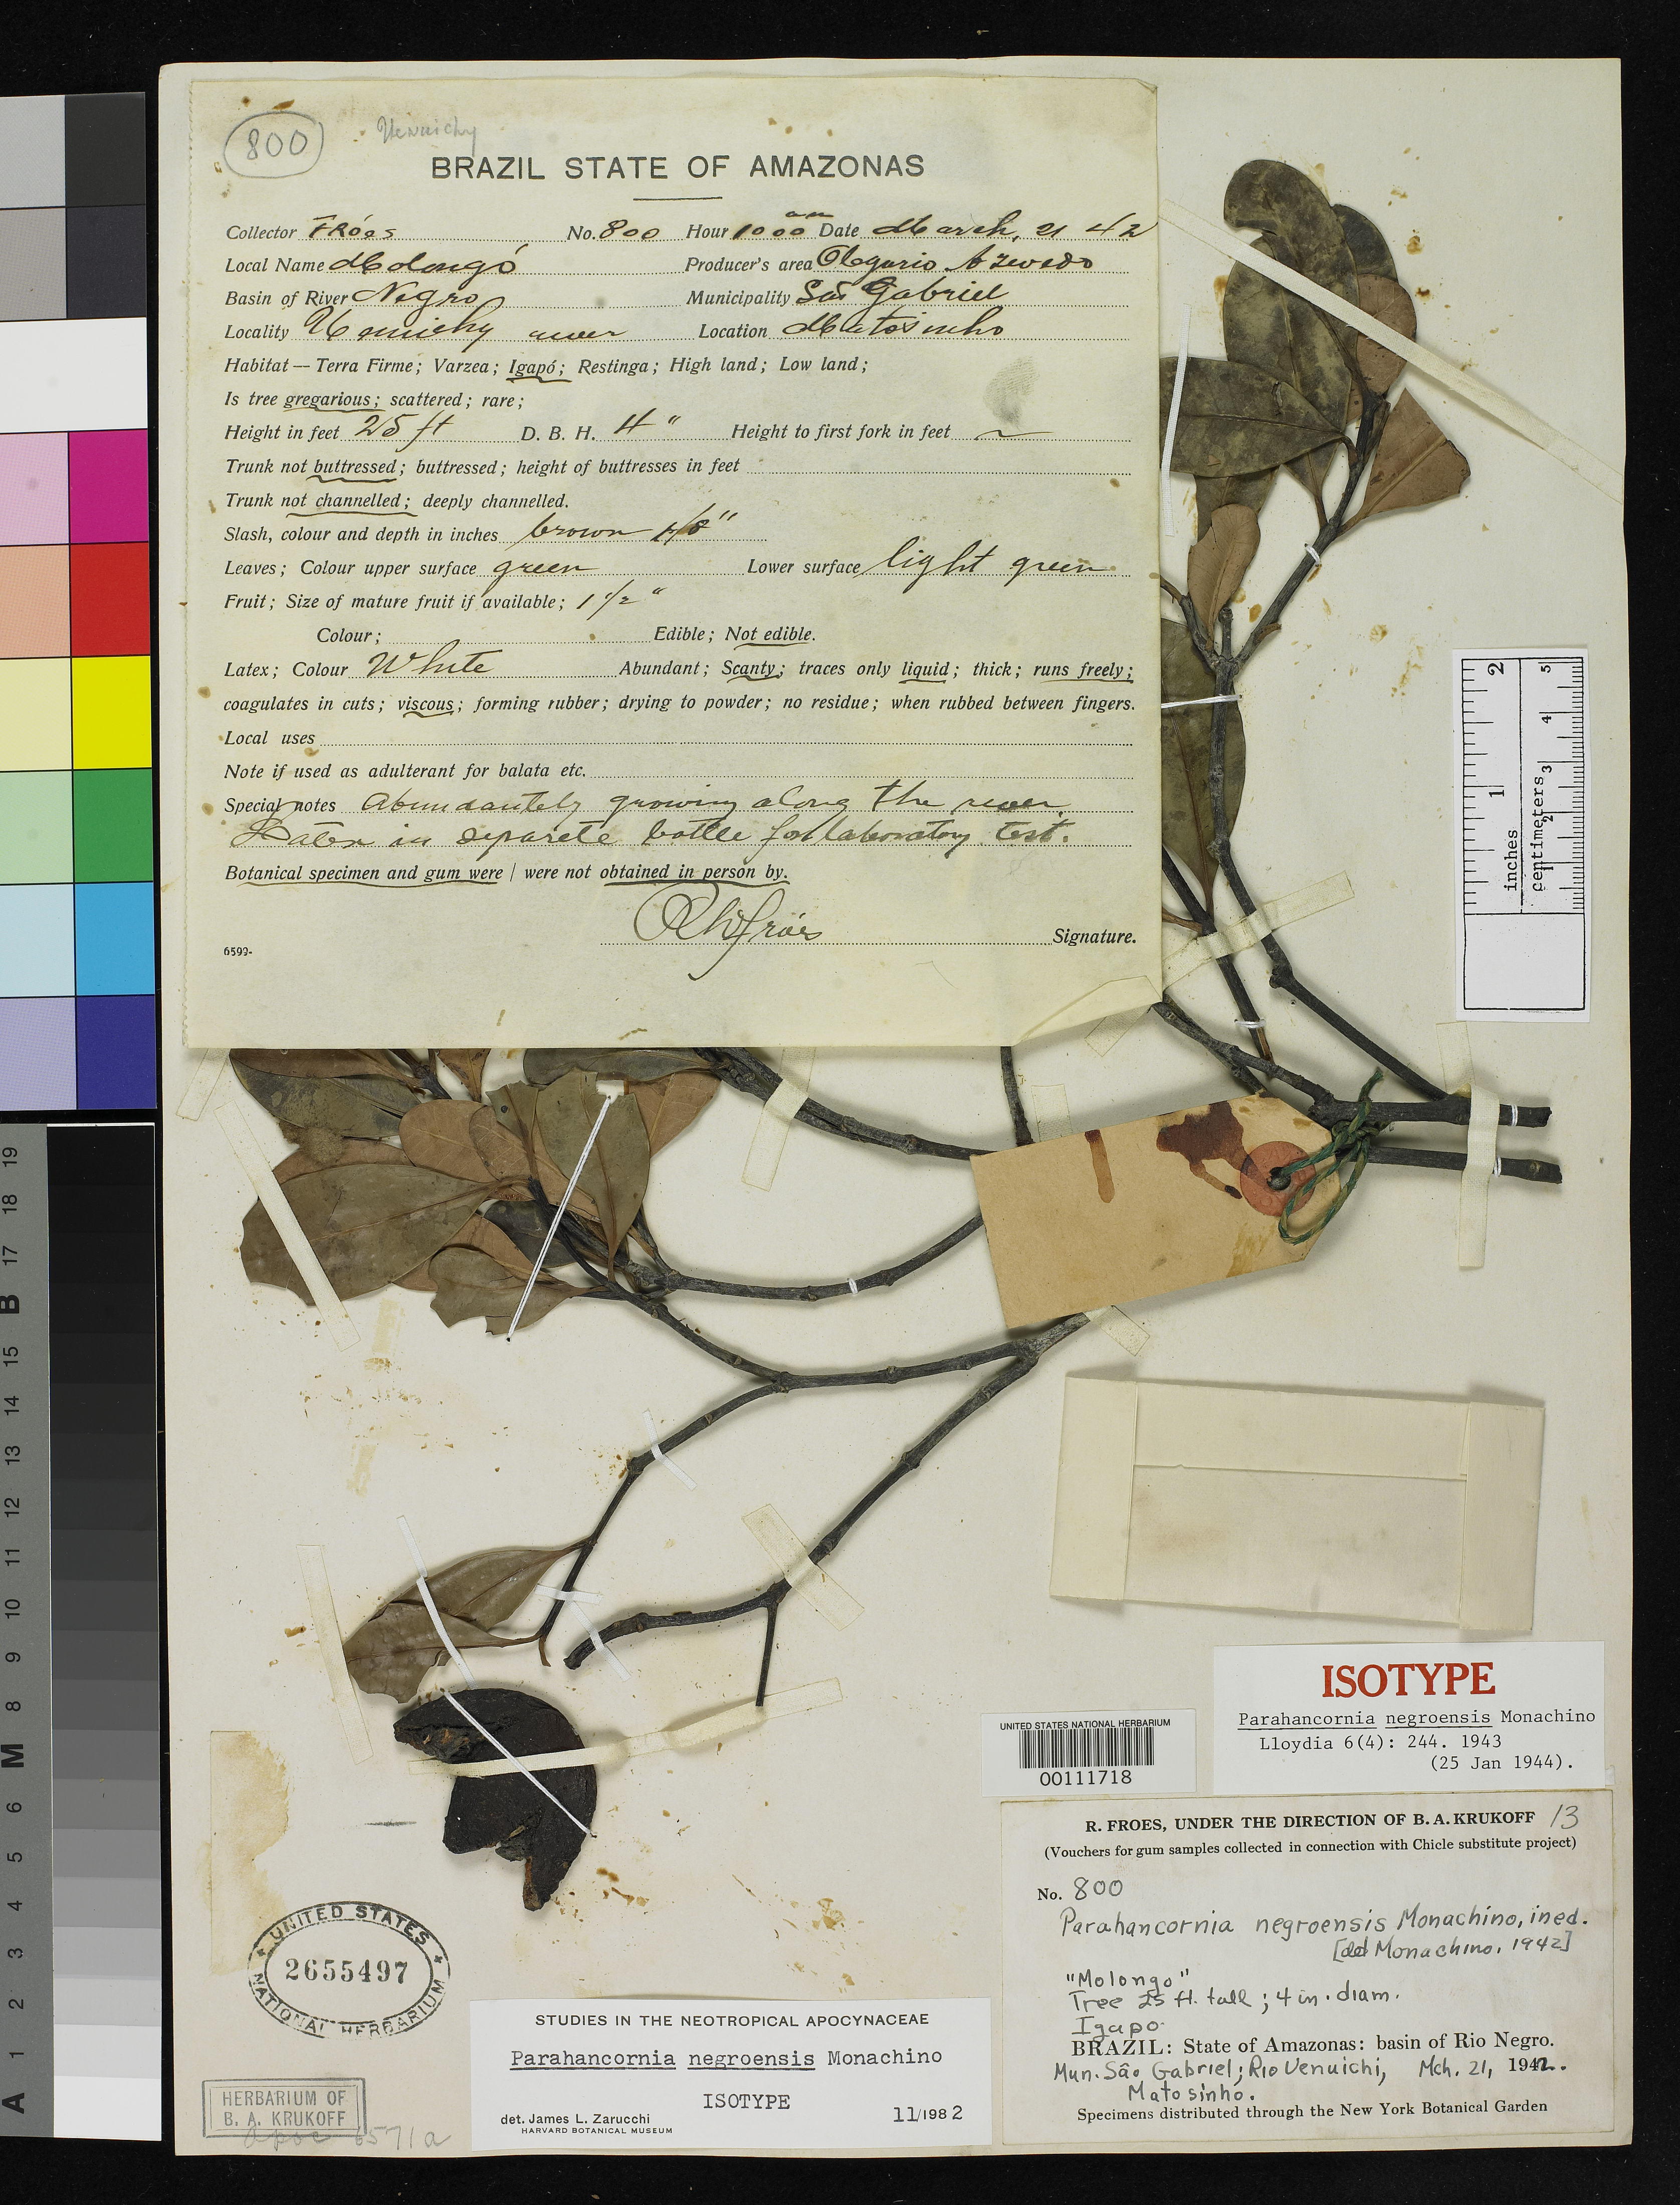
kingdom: Plantae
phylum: Tracheophyta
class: Magnoliopsida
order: Gentianales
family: Apocynaceae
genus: Parahancornia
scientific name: Parahancornia negroensis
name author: Monach.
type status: Isotype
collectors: R. L. Fróes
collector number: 800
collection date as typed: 21 Mar 1942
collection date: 1942-03-21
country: Brazil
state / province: Amazonas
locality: Basin Rio Negro, Mun. Sao Gabriel, Matosinhoon rio Uenuichi.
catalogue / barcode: US 2655497